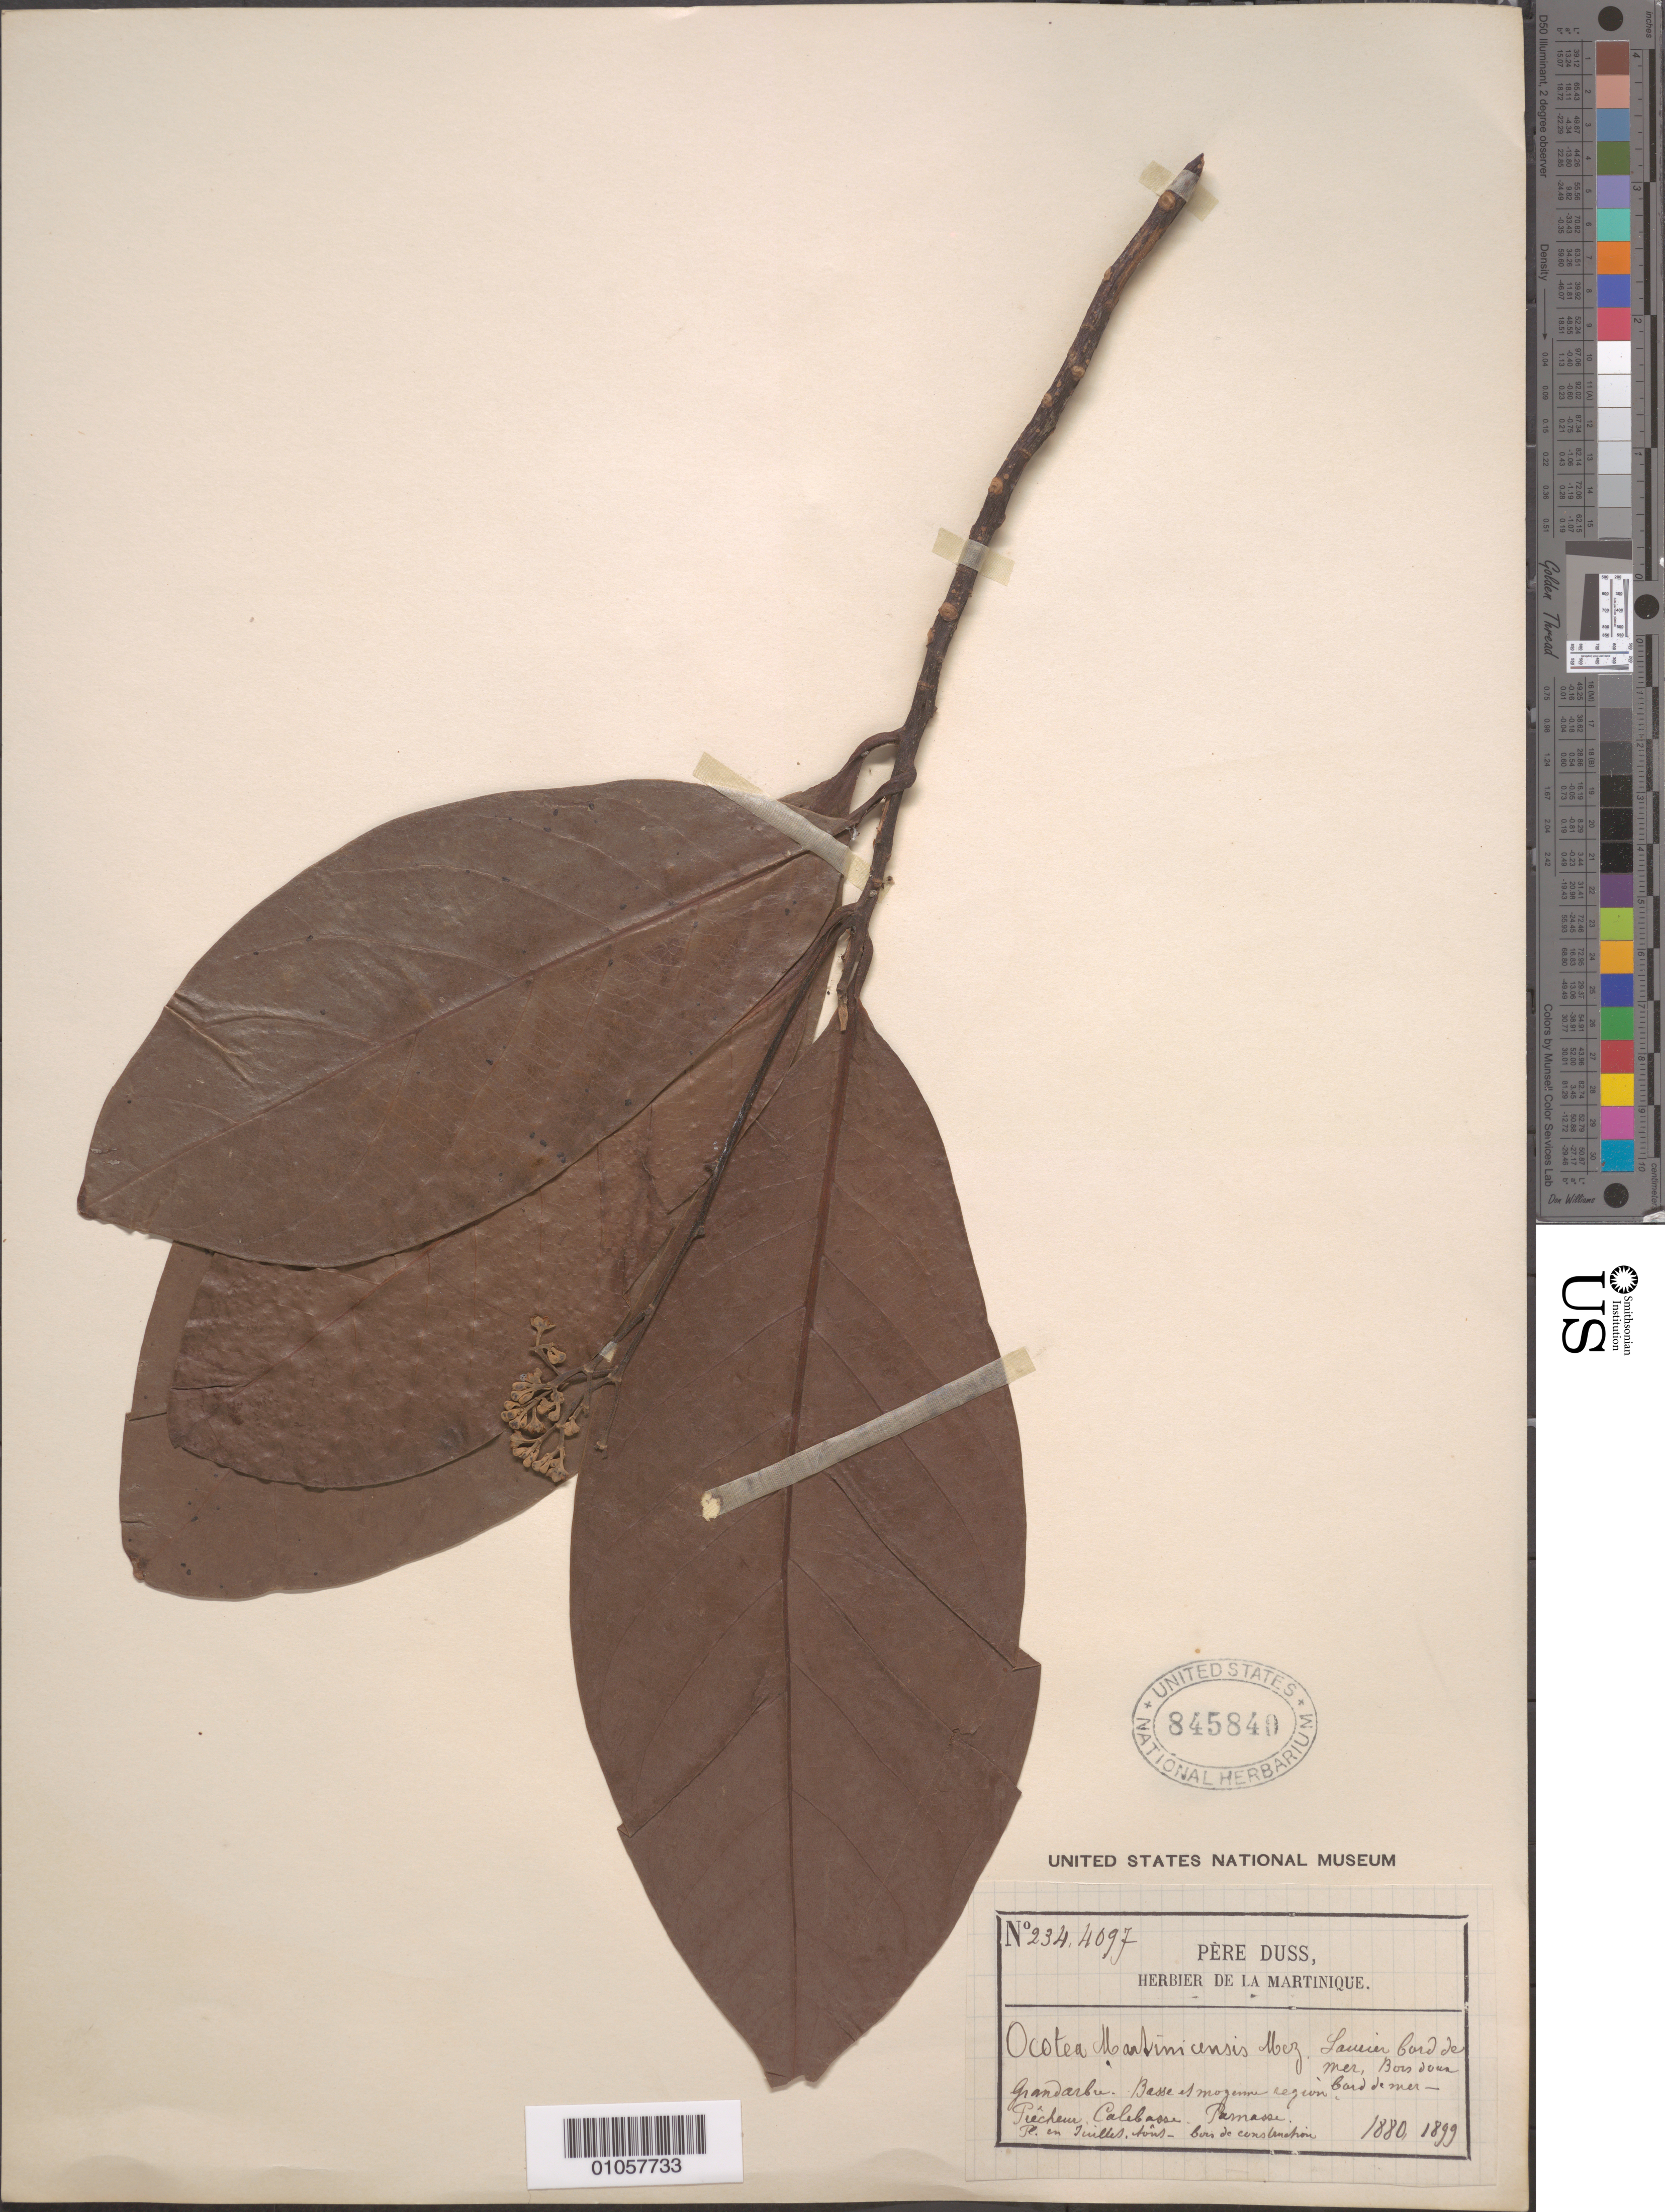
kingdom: Plantae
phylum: Tracheophyta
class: Magnoliopsida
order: Laurales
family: Lauraceae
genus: Ocotea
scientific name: Ocotea martinicensis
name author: Mez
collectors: Père Duss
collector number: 234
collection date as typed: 1880 to -- --- 1899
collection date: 1880/1899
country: Martinique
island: Martinique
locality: Piêcheur, Calebasse, Parnasse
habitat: Basse et mayenne region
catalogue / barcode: US 845840